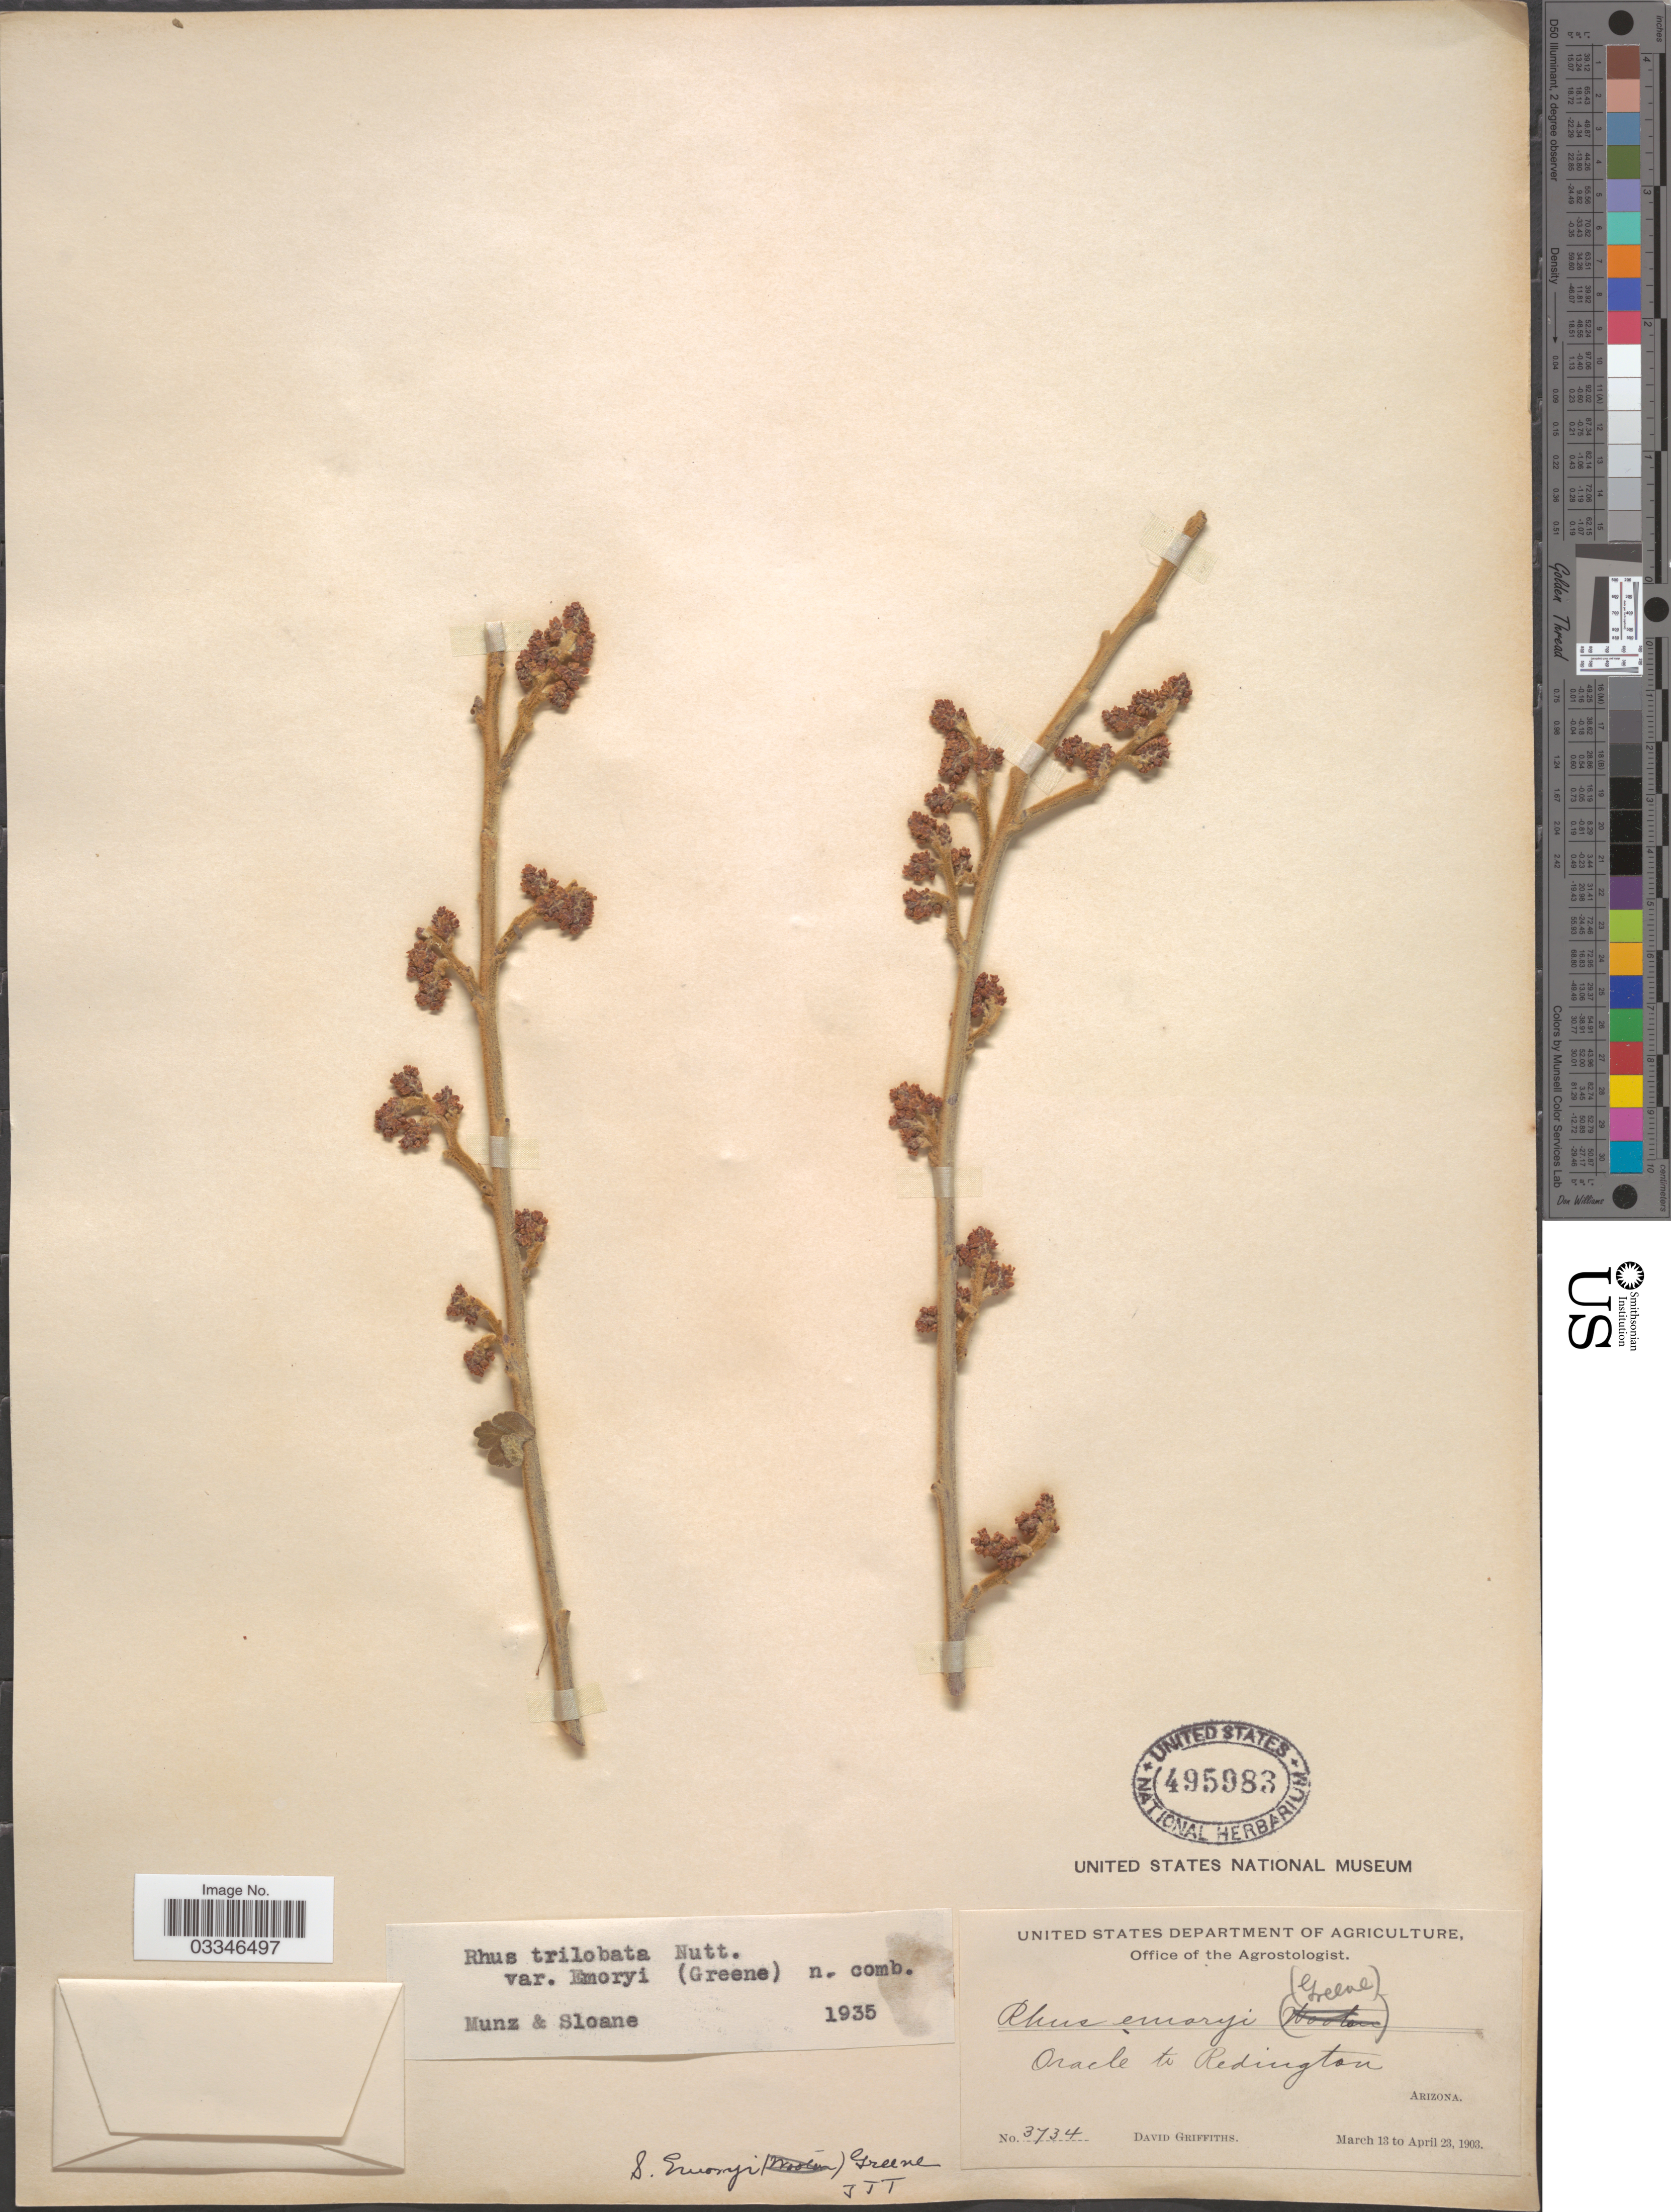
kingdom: Plantae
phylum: Tracheophyta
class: Magnoliopsida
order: Sapindales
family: Anacardiaceae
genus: Rhus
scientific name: Rhus trilobata var. pilosissima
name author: Engl.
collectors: D. Griffiths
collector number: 3734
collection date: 1903-03-13/1903-04-23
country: United States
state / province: Arizona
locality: Oracle to Redington.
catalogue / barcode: US 495983